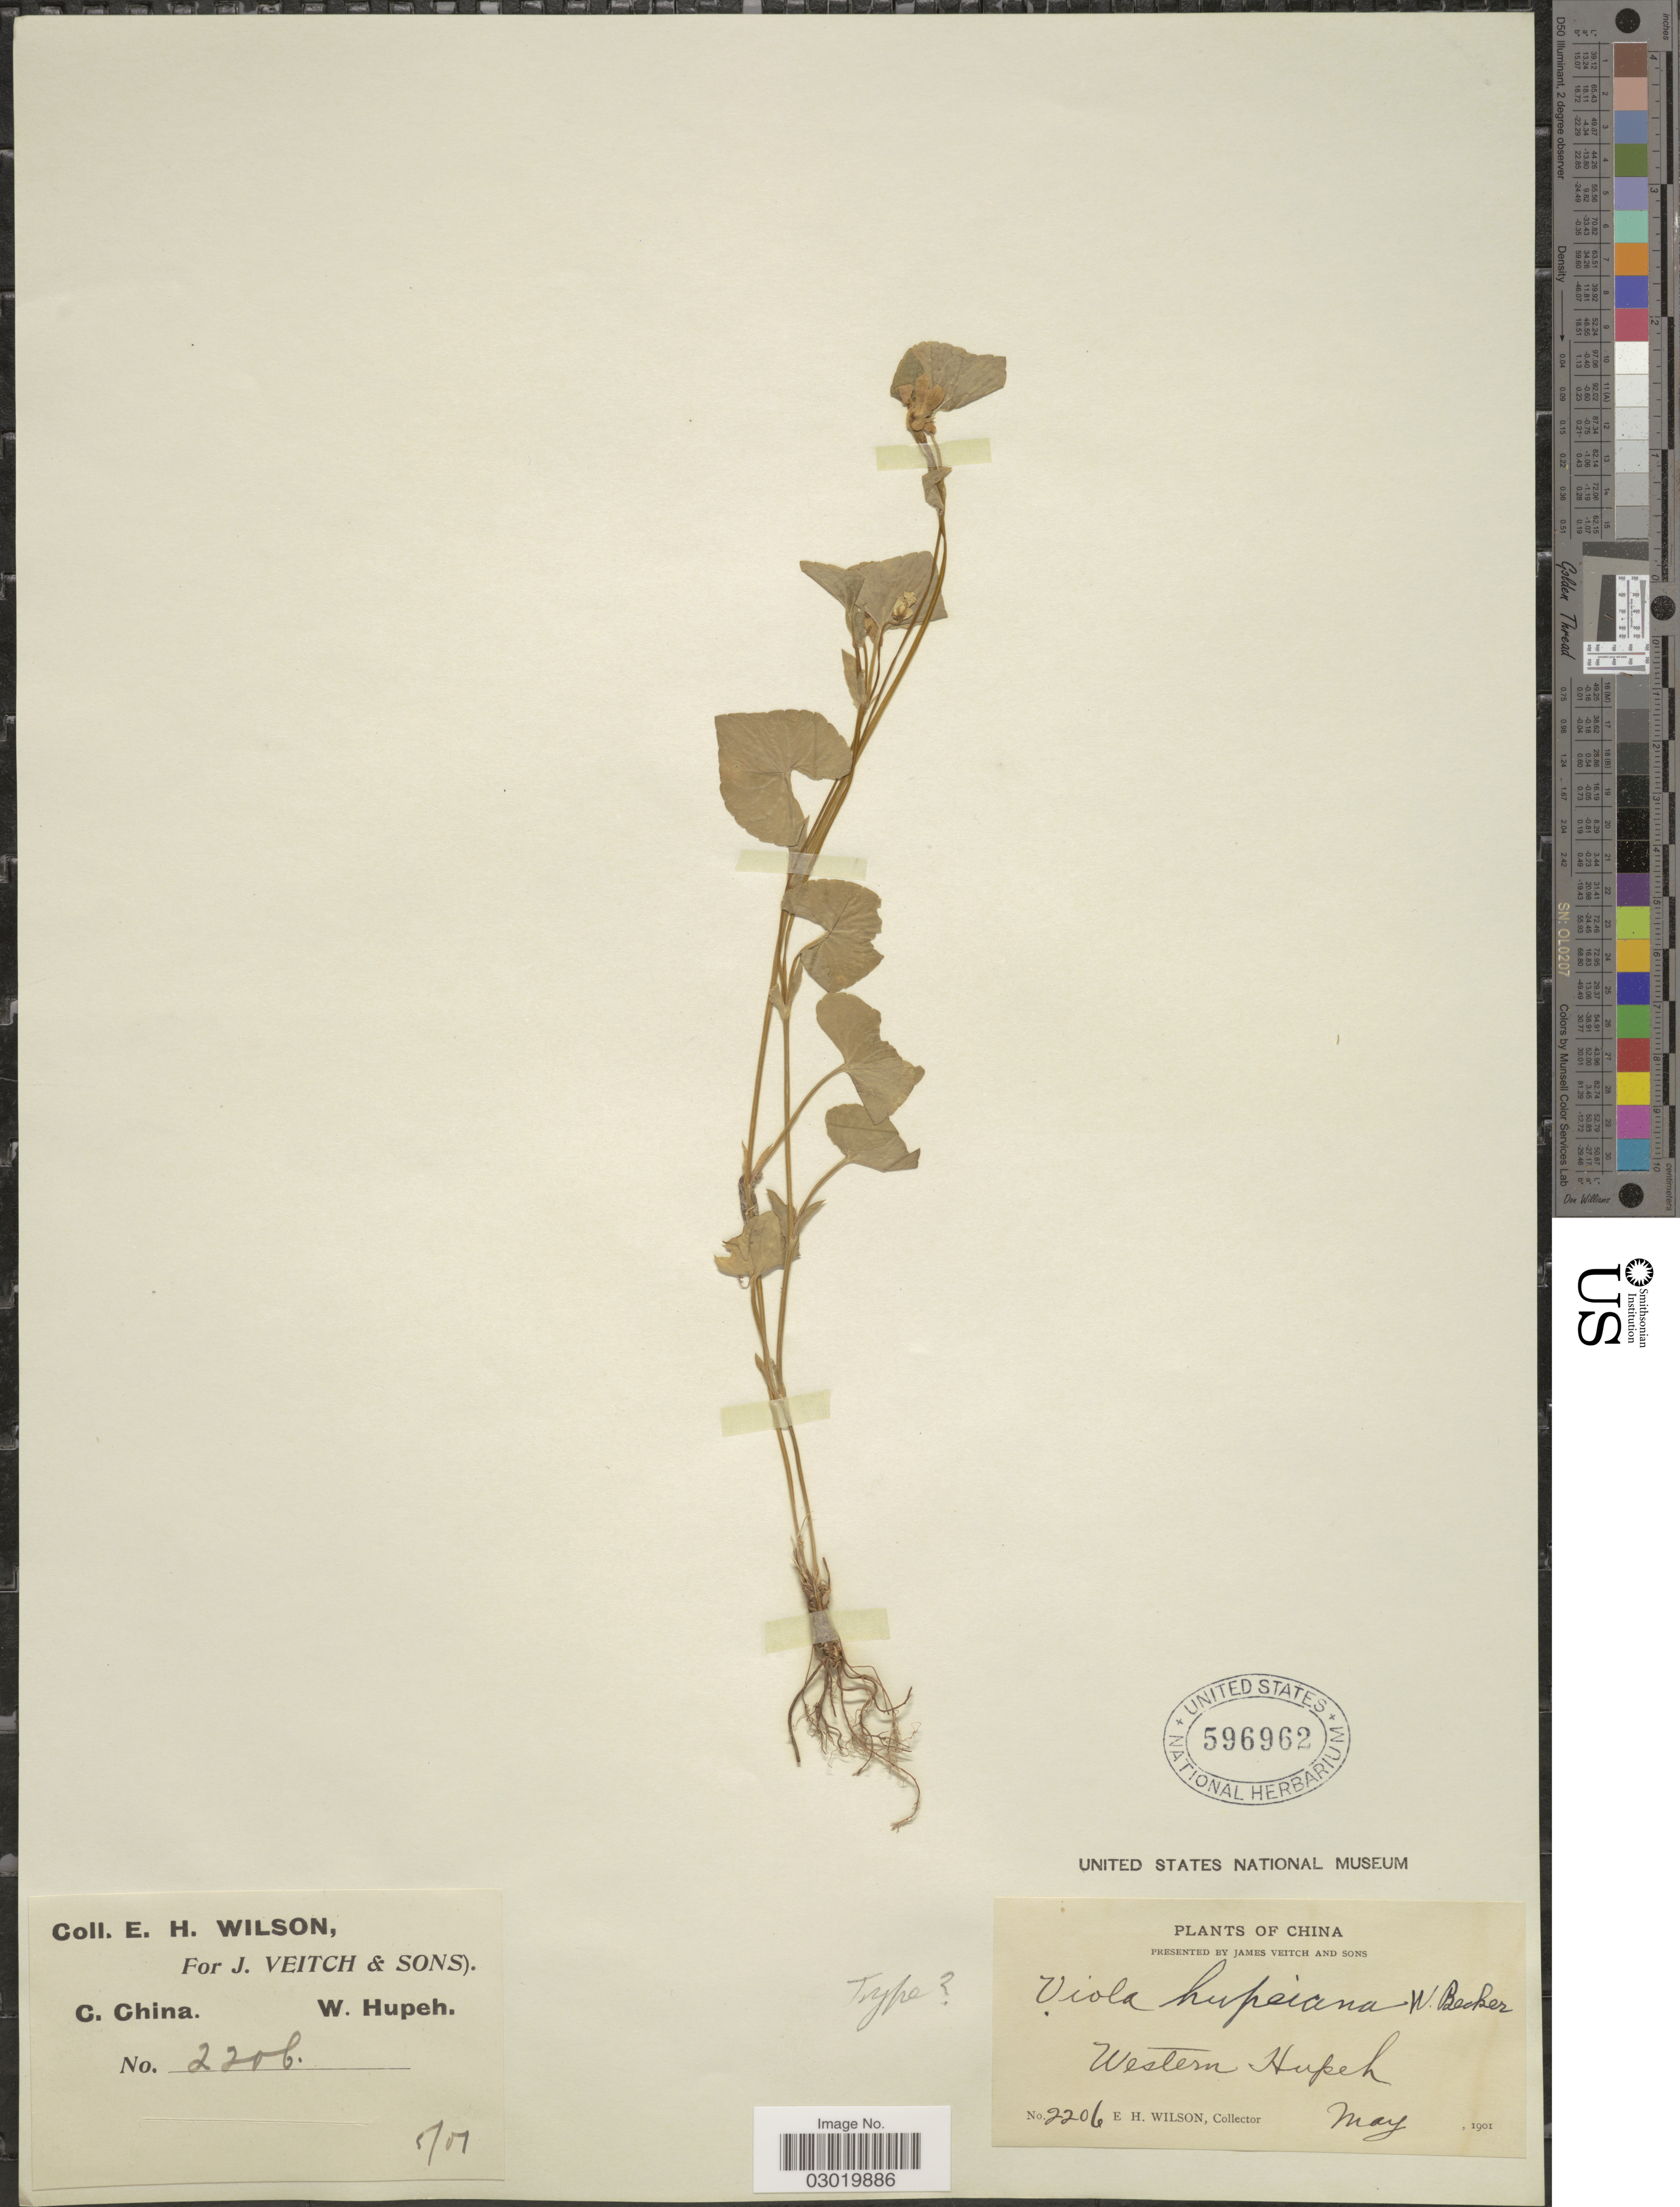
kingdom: Plantae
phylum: Tracheophyta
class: Magnoliopsida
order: Malpighiales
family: Violaceae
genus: Viola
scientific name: Viola hupeiana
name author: W. Becker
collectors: E. Wilson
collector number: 2206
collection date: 1901-05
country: China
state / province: Hubei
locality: C. China. W. Hupeh. Western Hupeh.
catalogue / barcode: US 596962